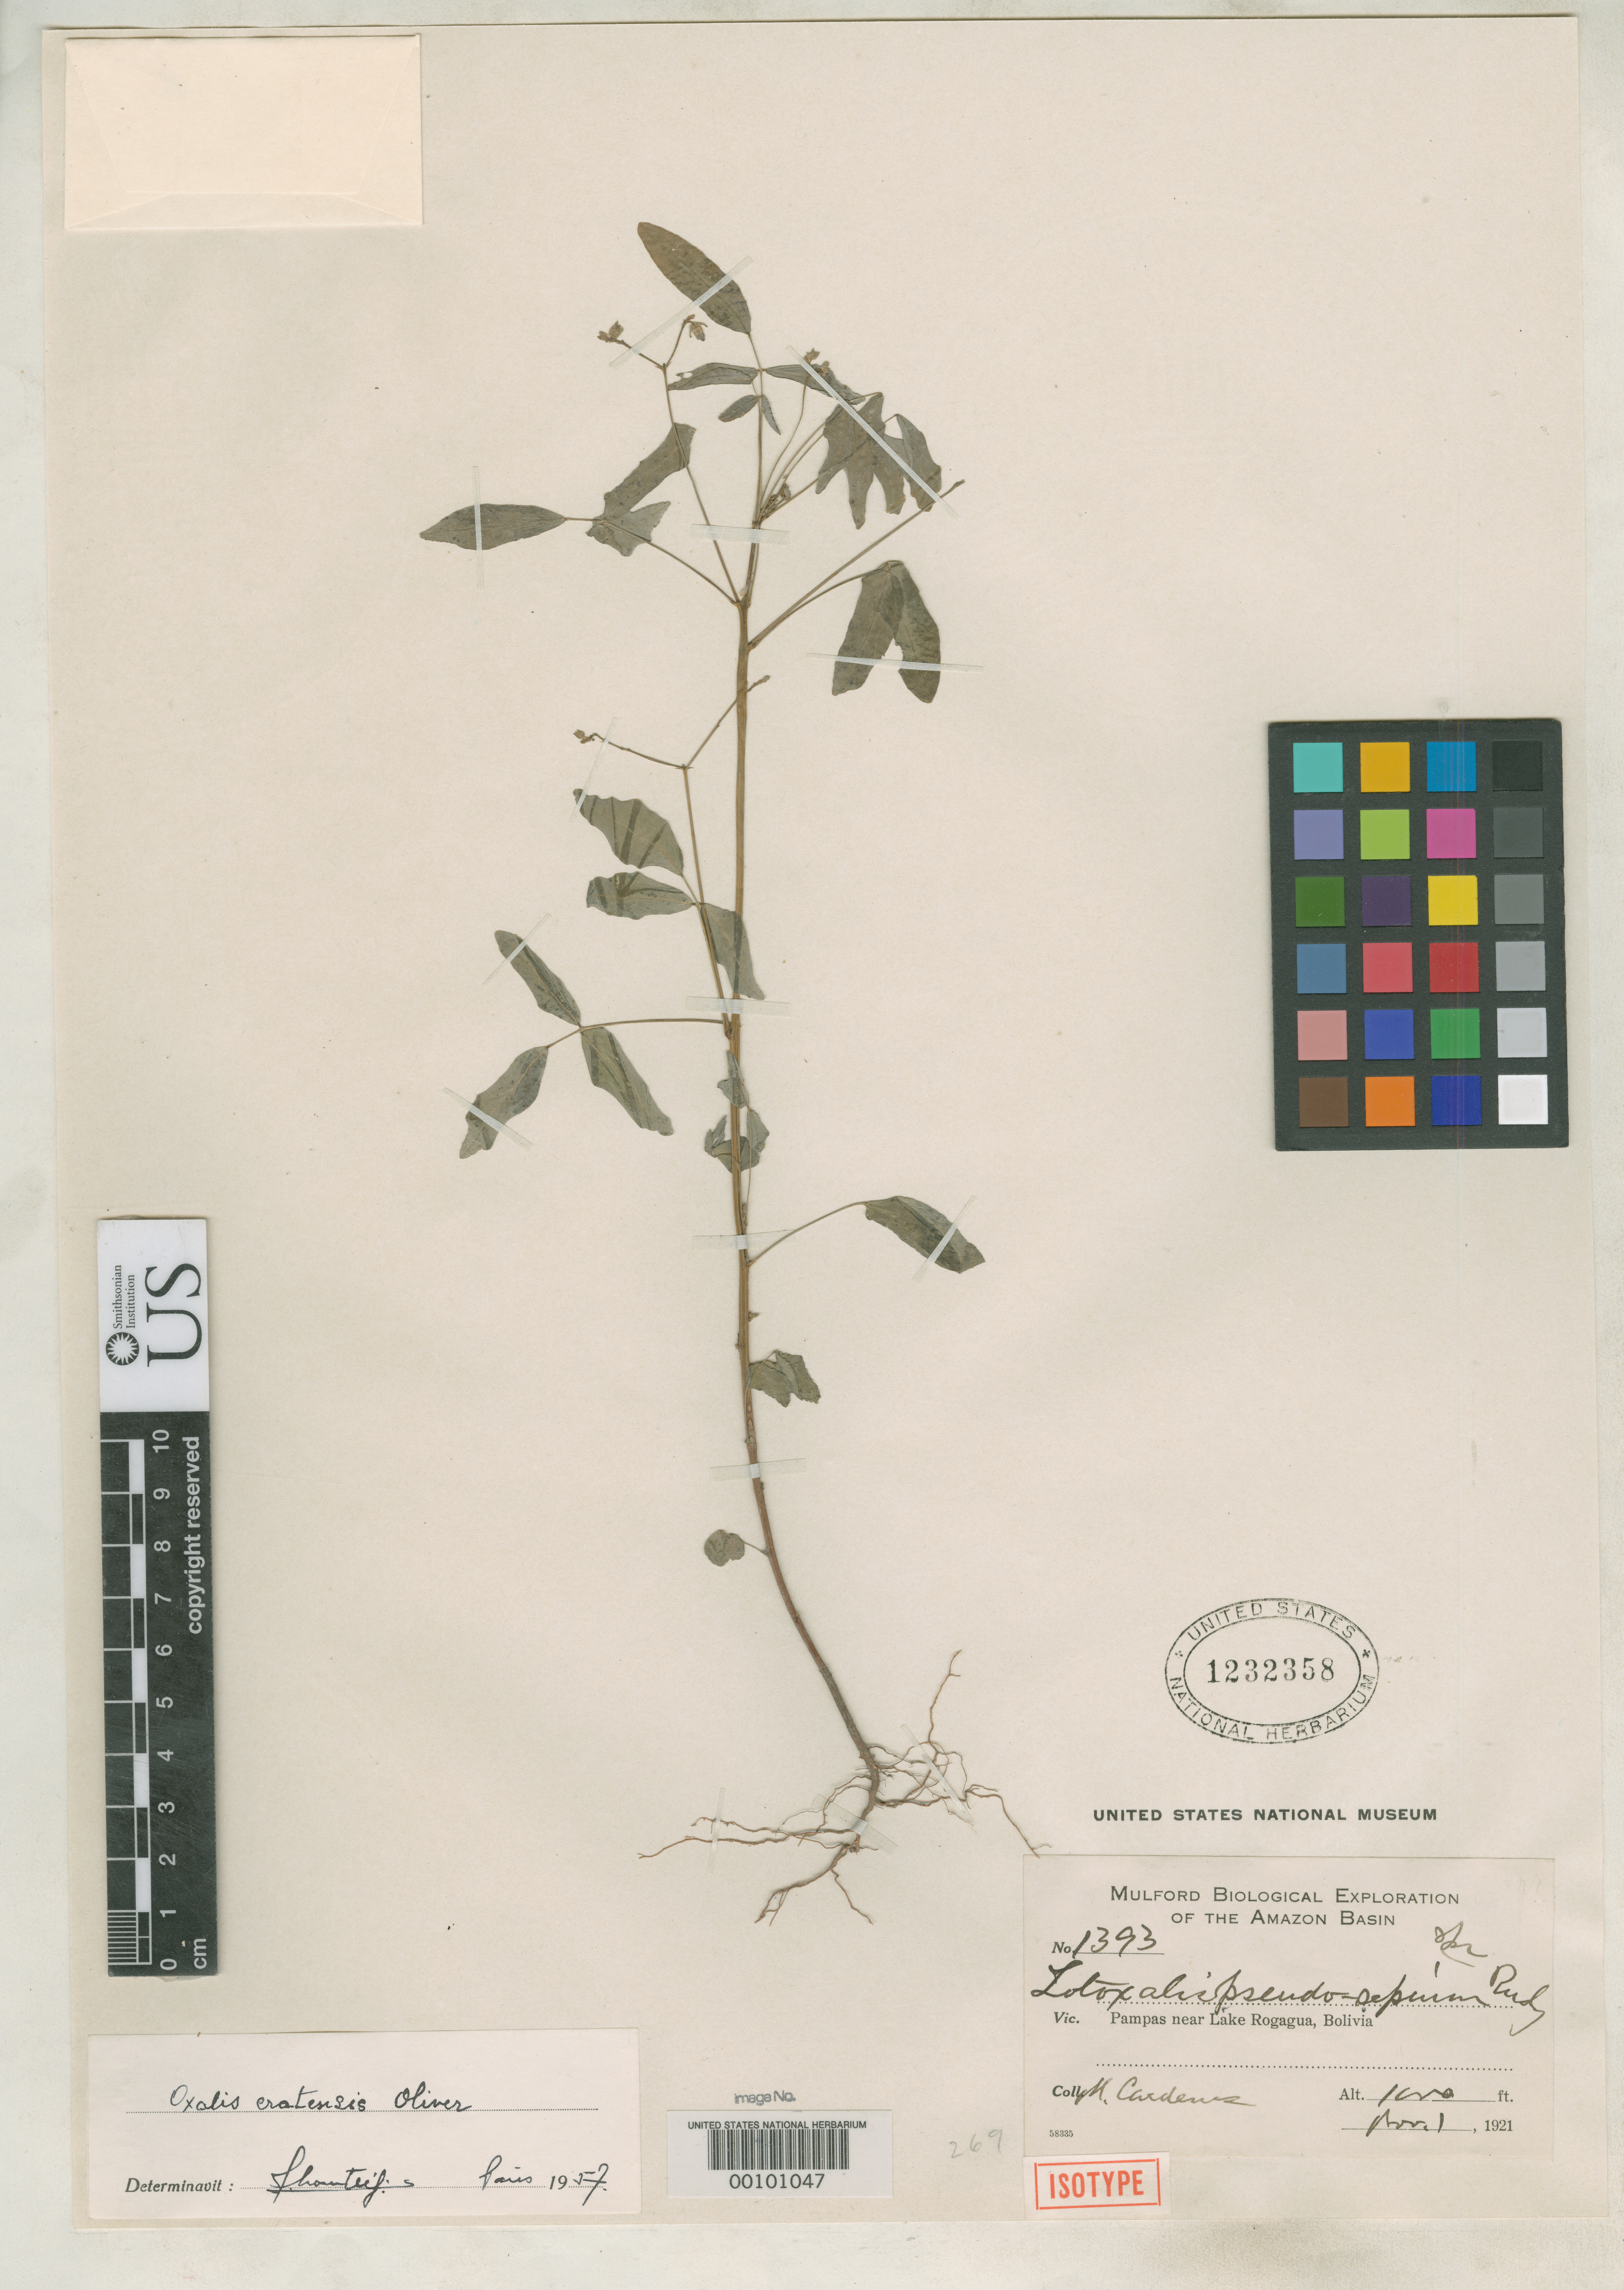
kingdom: Plantae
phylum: Tracheophyta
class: Magnoliopsida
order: Oxalidales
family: Oxalidaceae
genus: Lotoxalis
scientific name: Lotoxalis pseudospium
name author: Rusby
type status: Isotype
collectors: P. C. Hutchison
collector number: Mulford Biol. Exped. 1393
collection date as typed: Apr 1959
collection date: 1959-04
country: Bolivia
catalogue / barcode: US 1232358